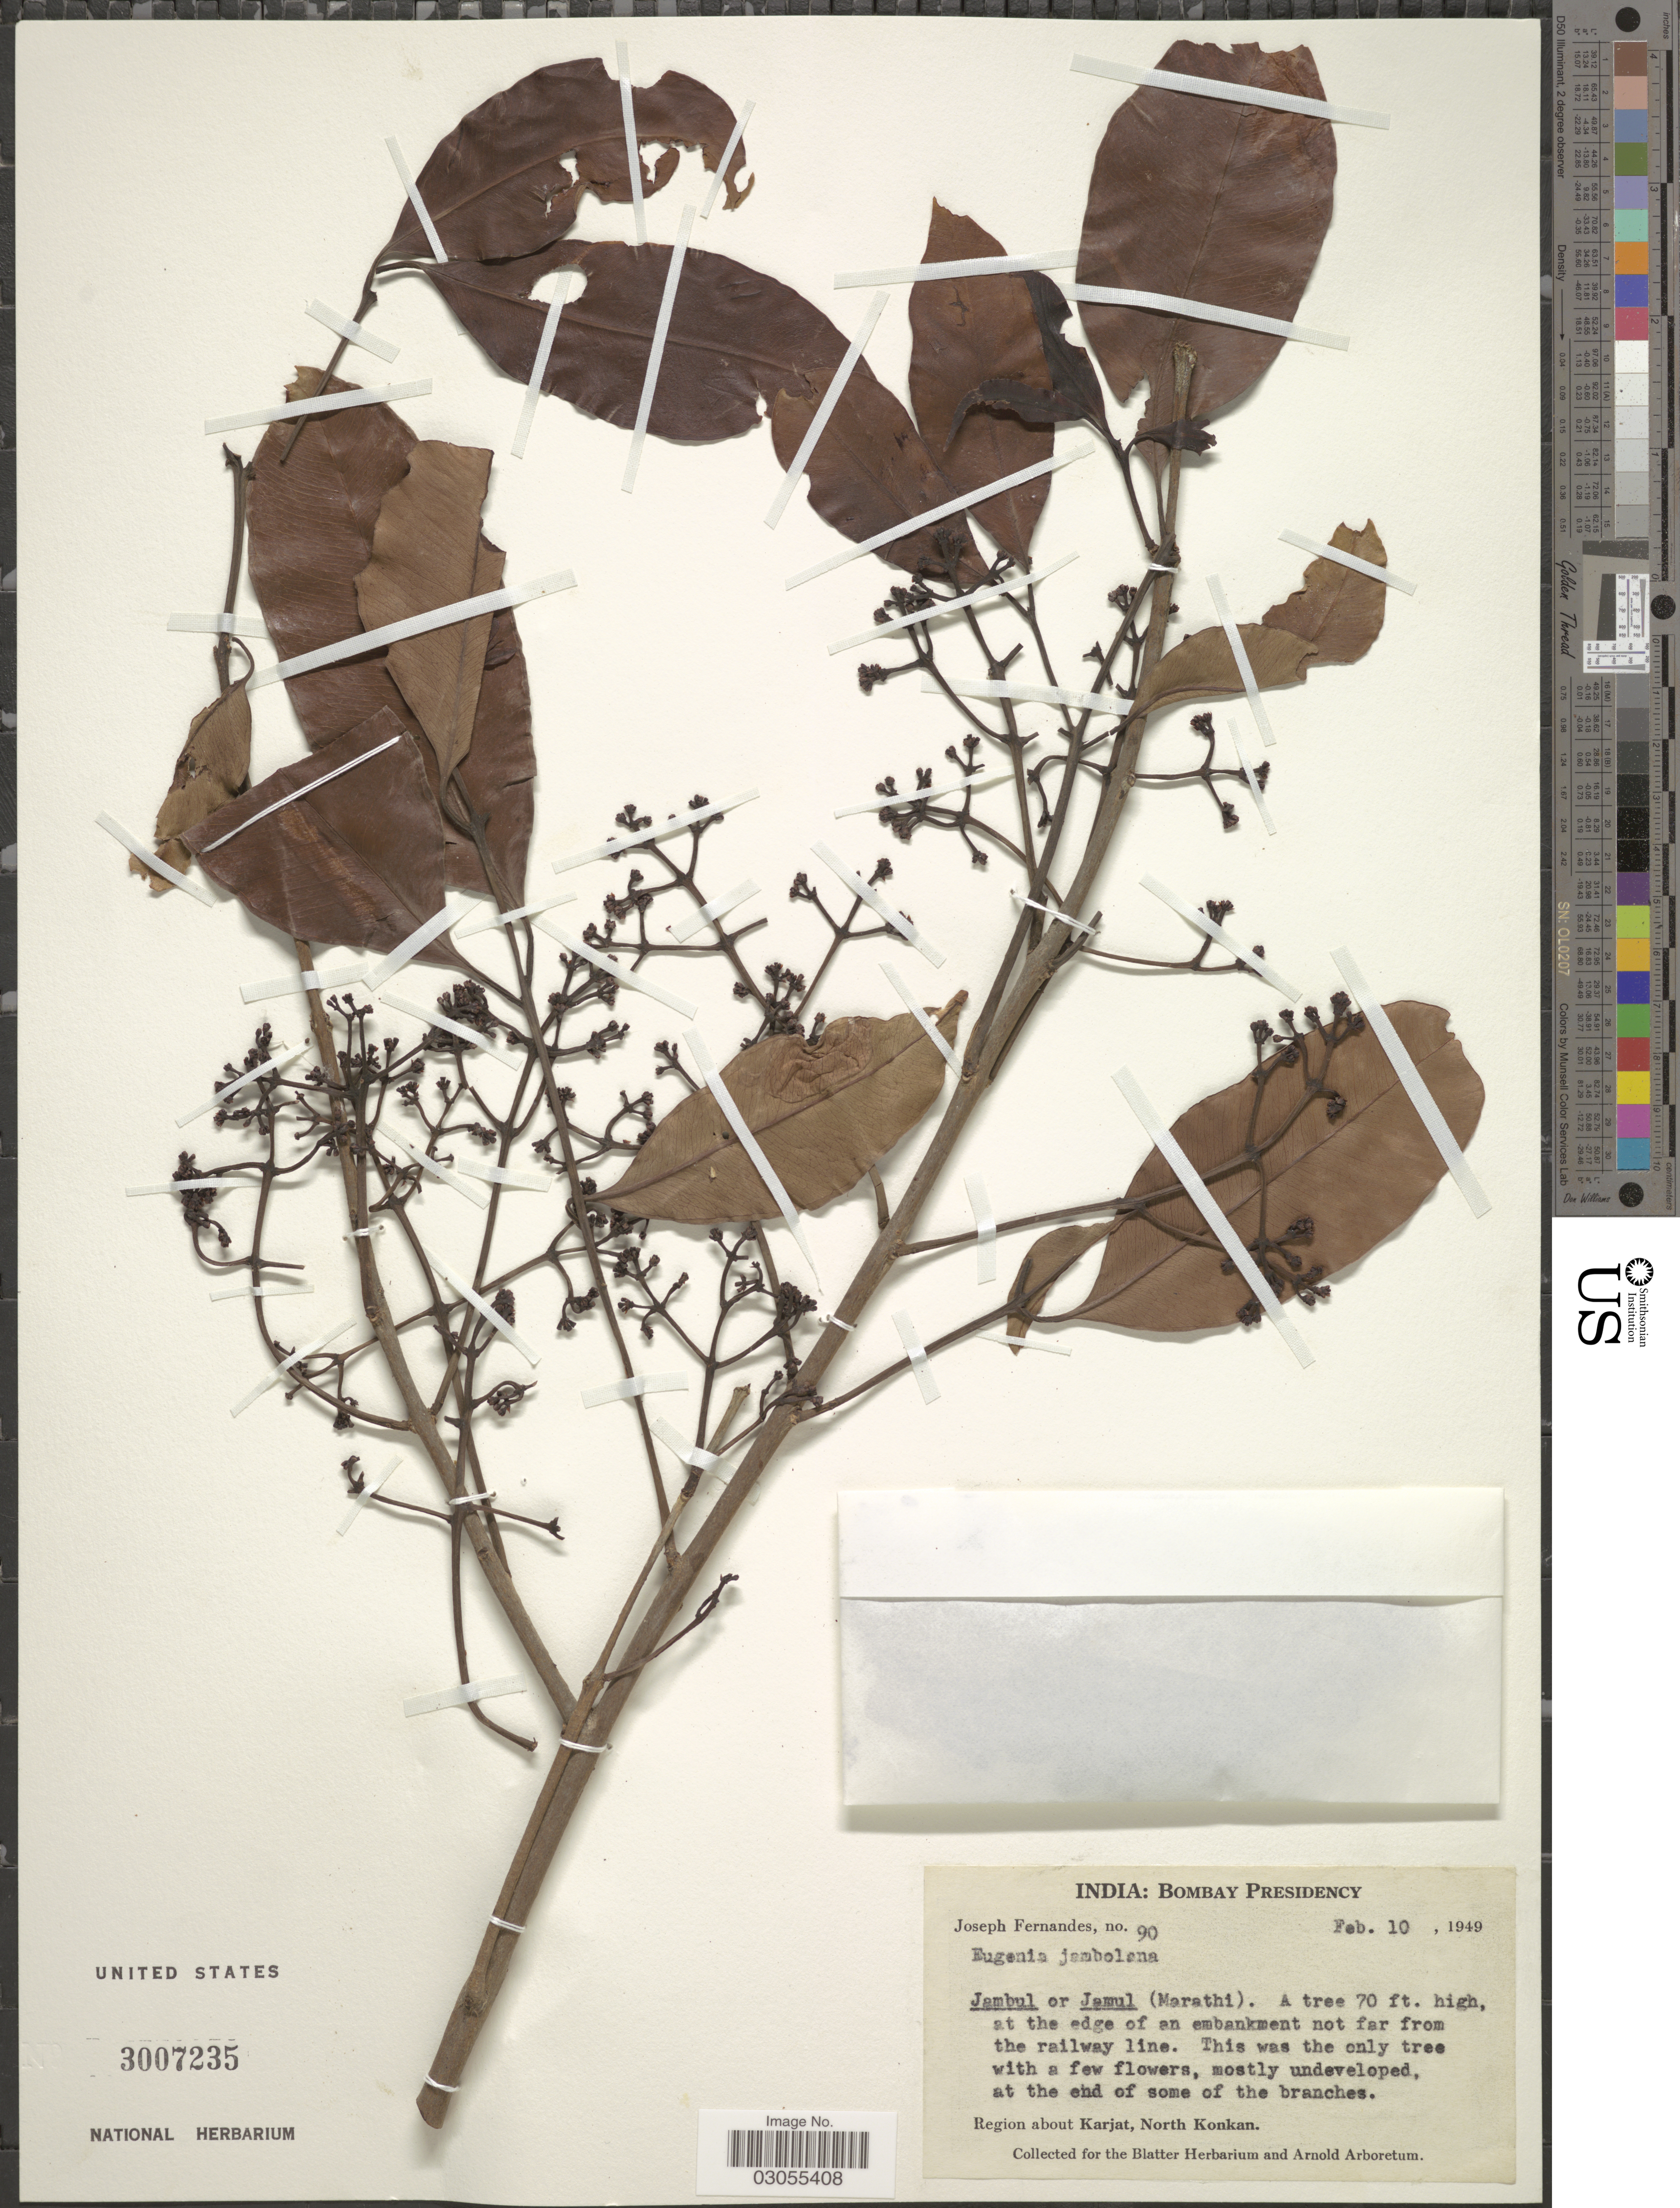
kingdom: Plantae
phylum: Tracheophyta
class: Magnoliopsida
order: Myrtales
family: Myrtaceae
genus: Syzygium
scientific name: Syzygium cumini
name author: (L.) Skeels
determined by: Strong, Mark T., (BOT), Smithsonian Institution - National Museum of Natural History (UNITED STATES)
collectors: J. Fernandes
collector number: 90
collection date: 1949-02-10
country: India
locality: Bombay Presidency. Region about Karjat, North Konkan.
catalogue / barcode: US 3007235